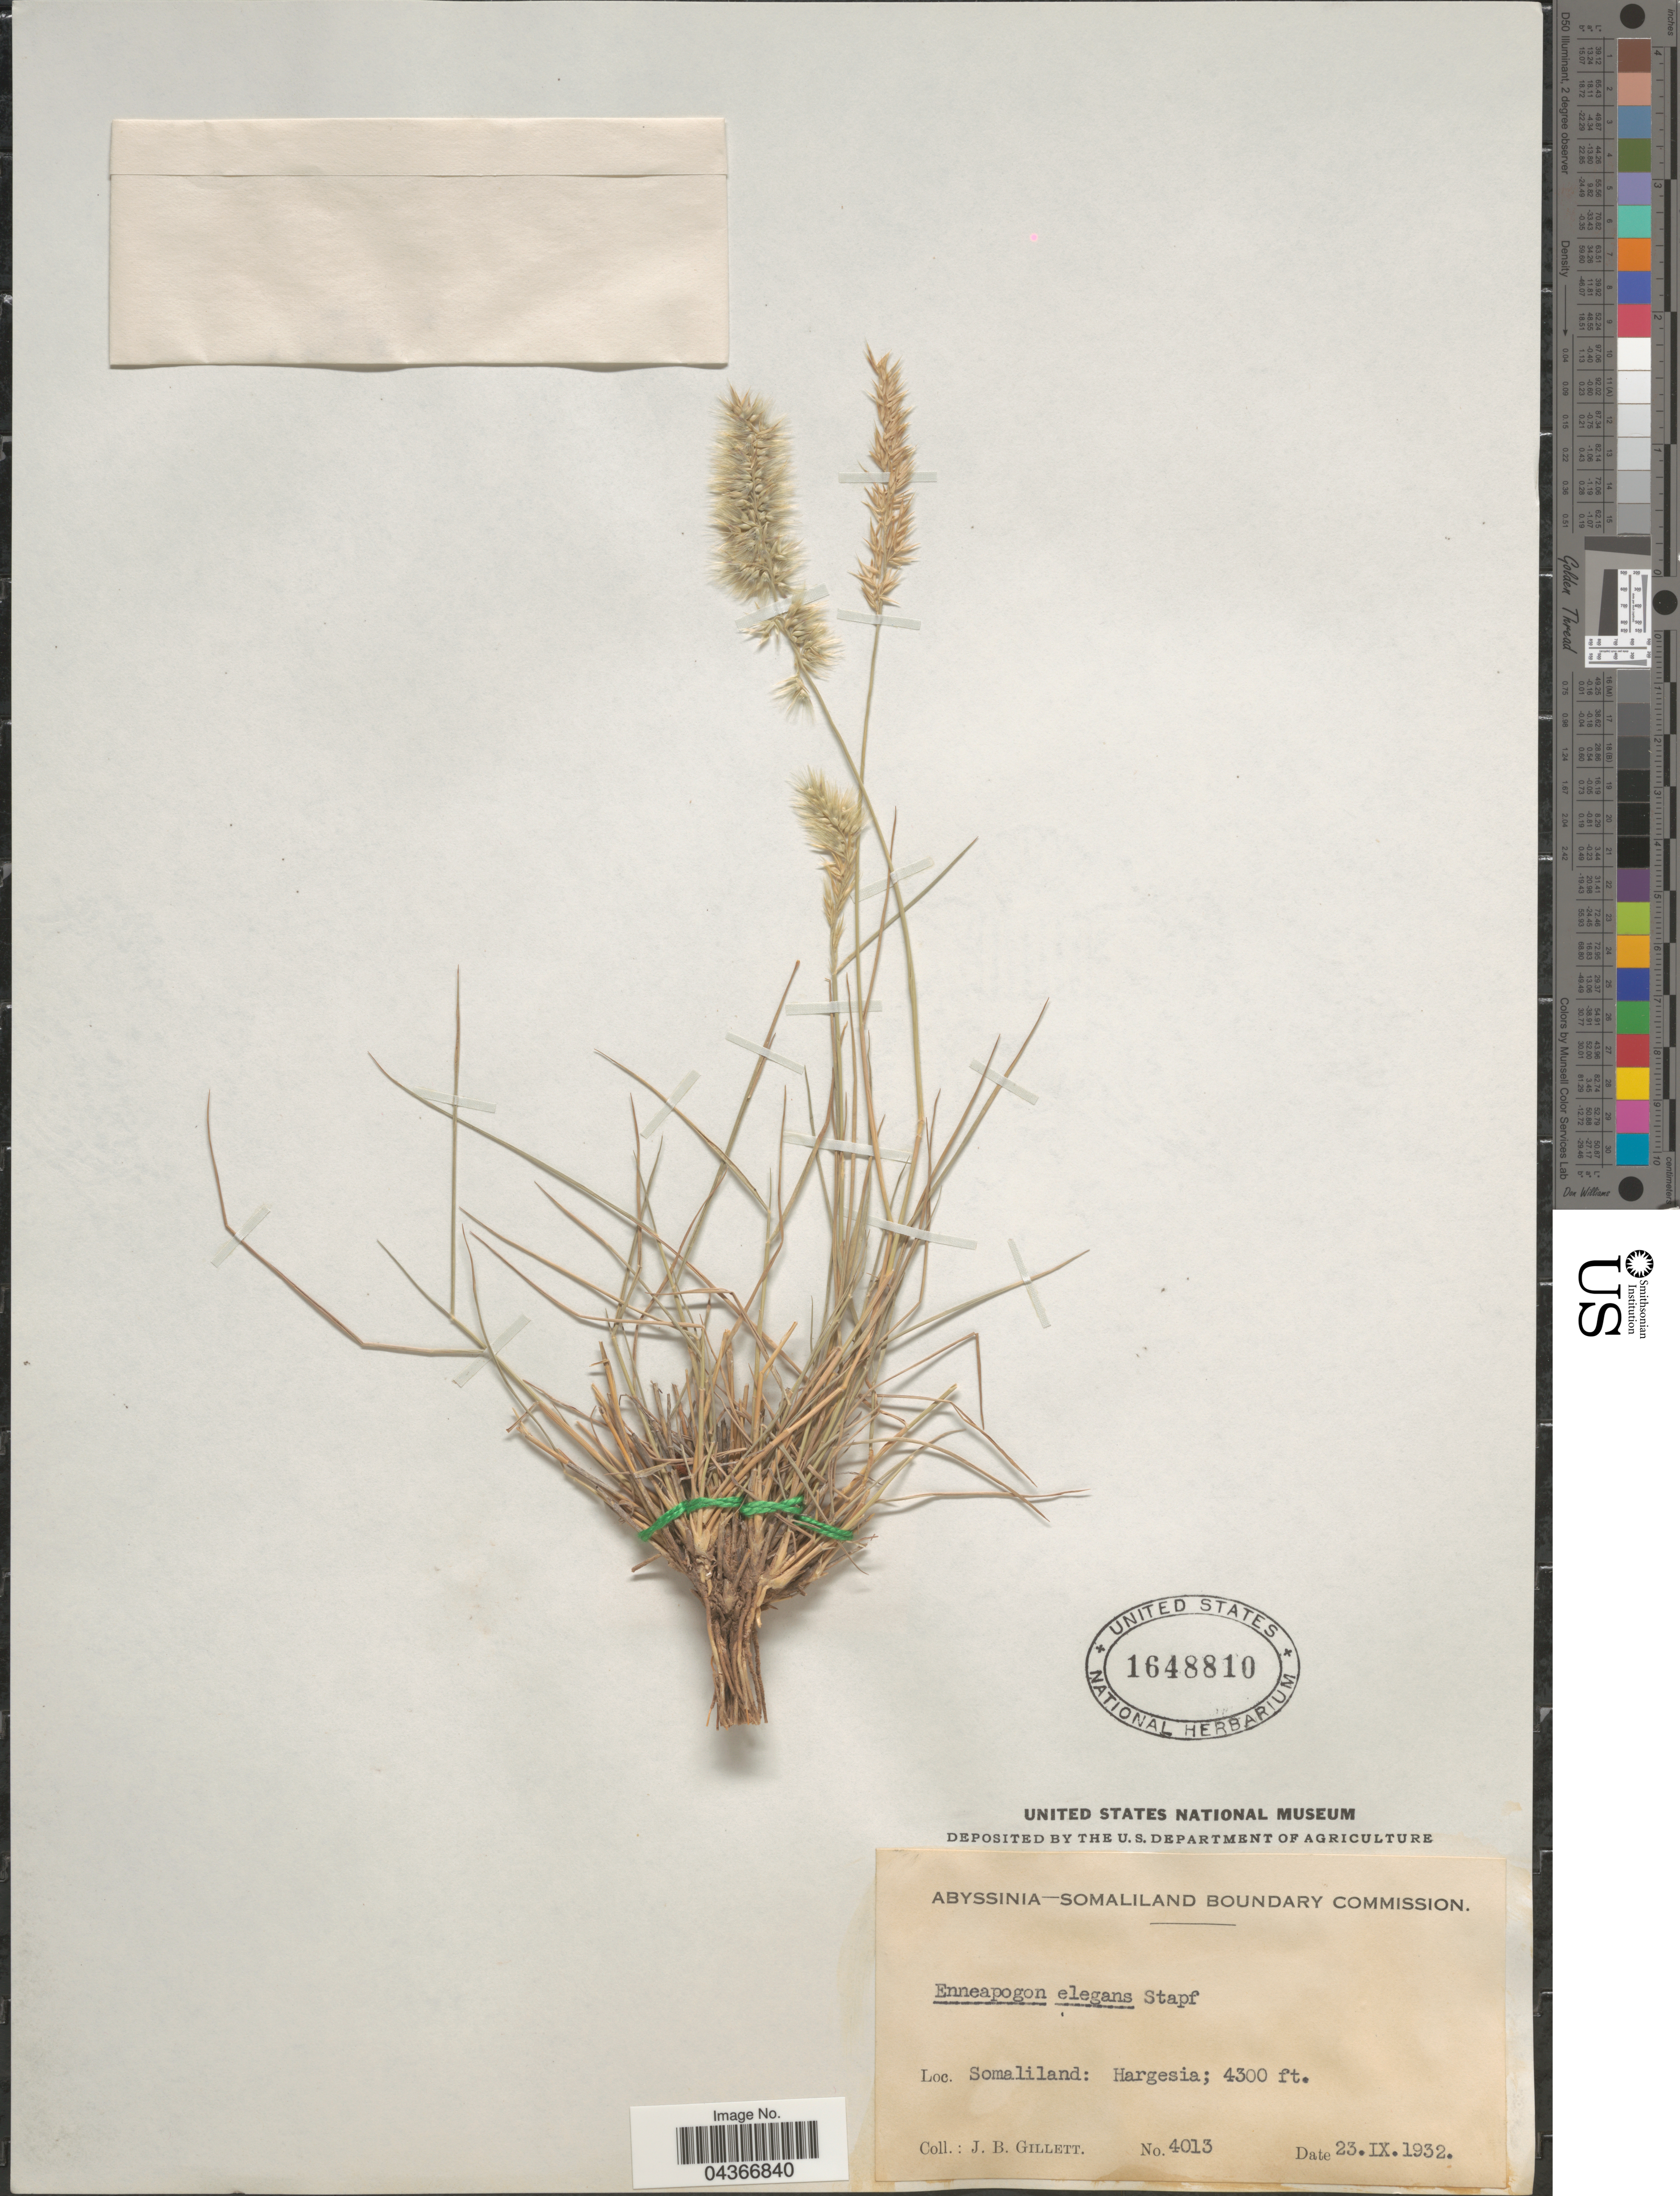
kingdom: Plantae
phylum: Tracheophyta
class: Liliopsida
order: Poales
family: Poaceae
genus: Enneapogon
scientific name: Enneapogon persicus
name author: Boiss.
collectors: J. B. Gillett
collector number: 4013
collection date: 1932-09-23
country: Somalia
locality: Somaliland: Hargesia.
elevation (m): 1311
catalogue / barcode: US 1648810